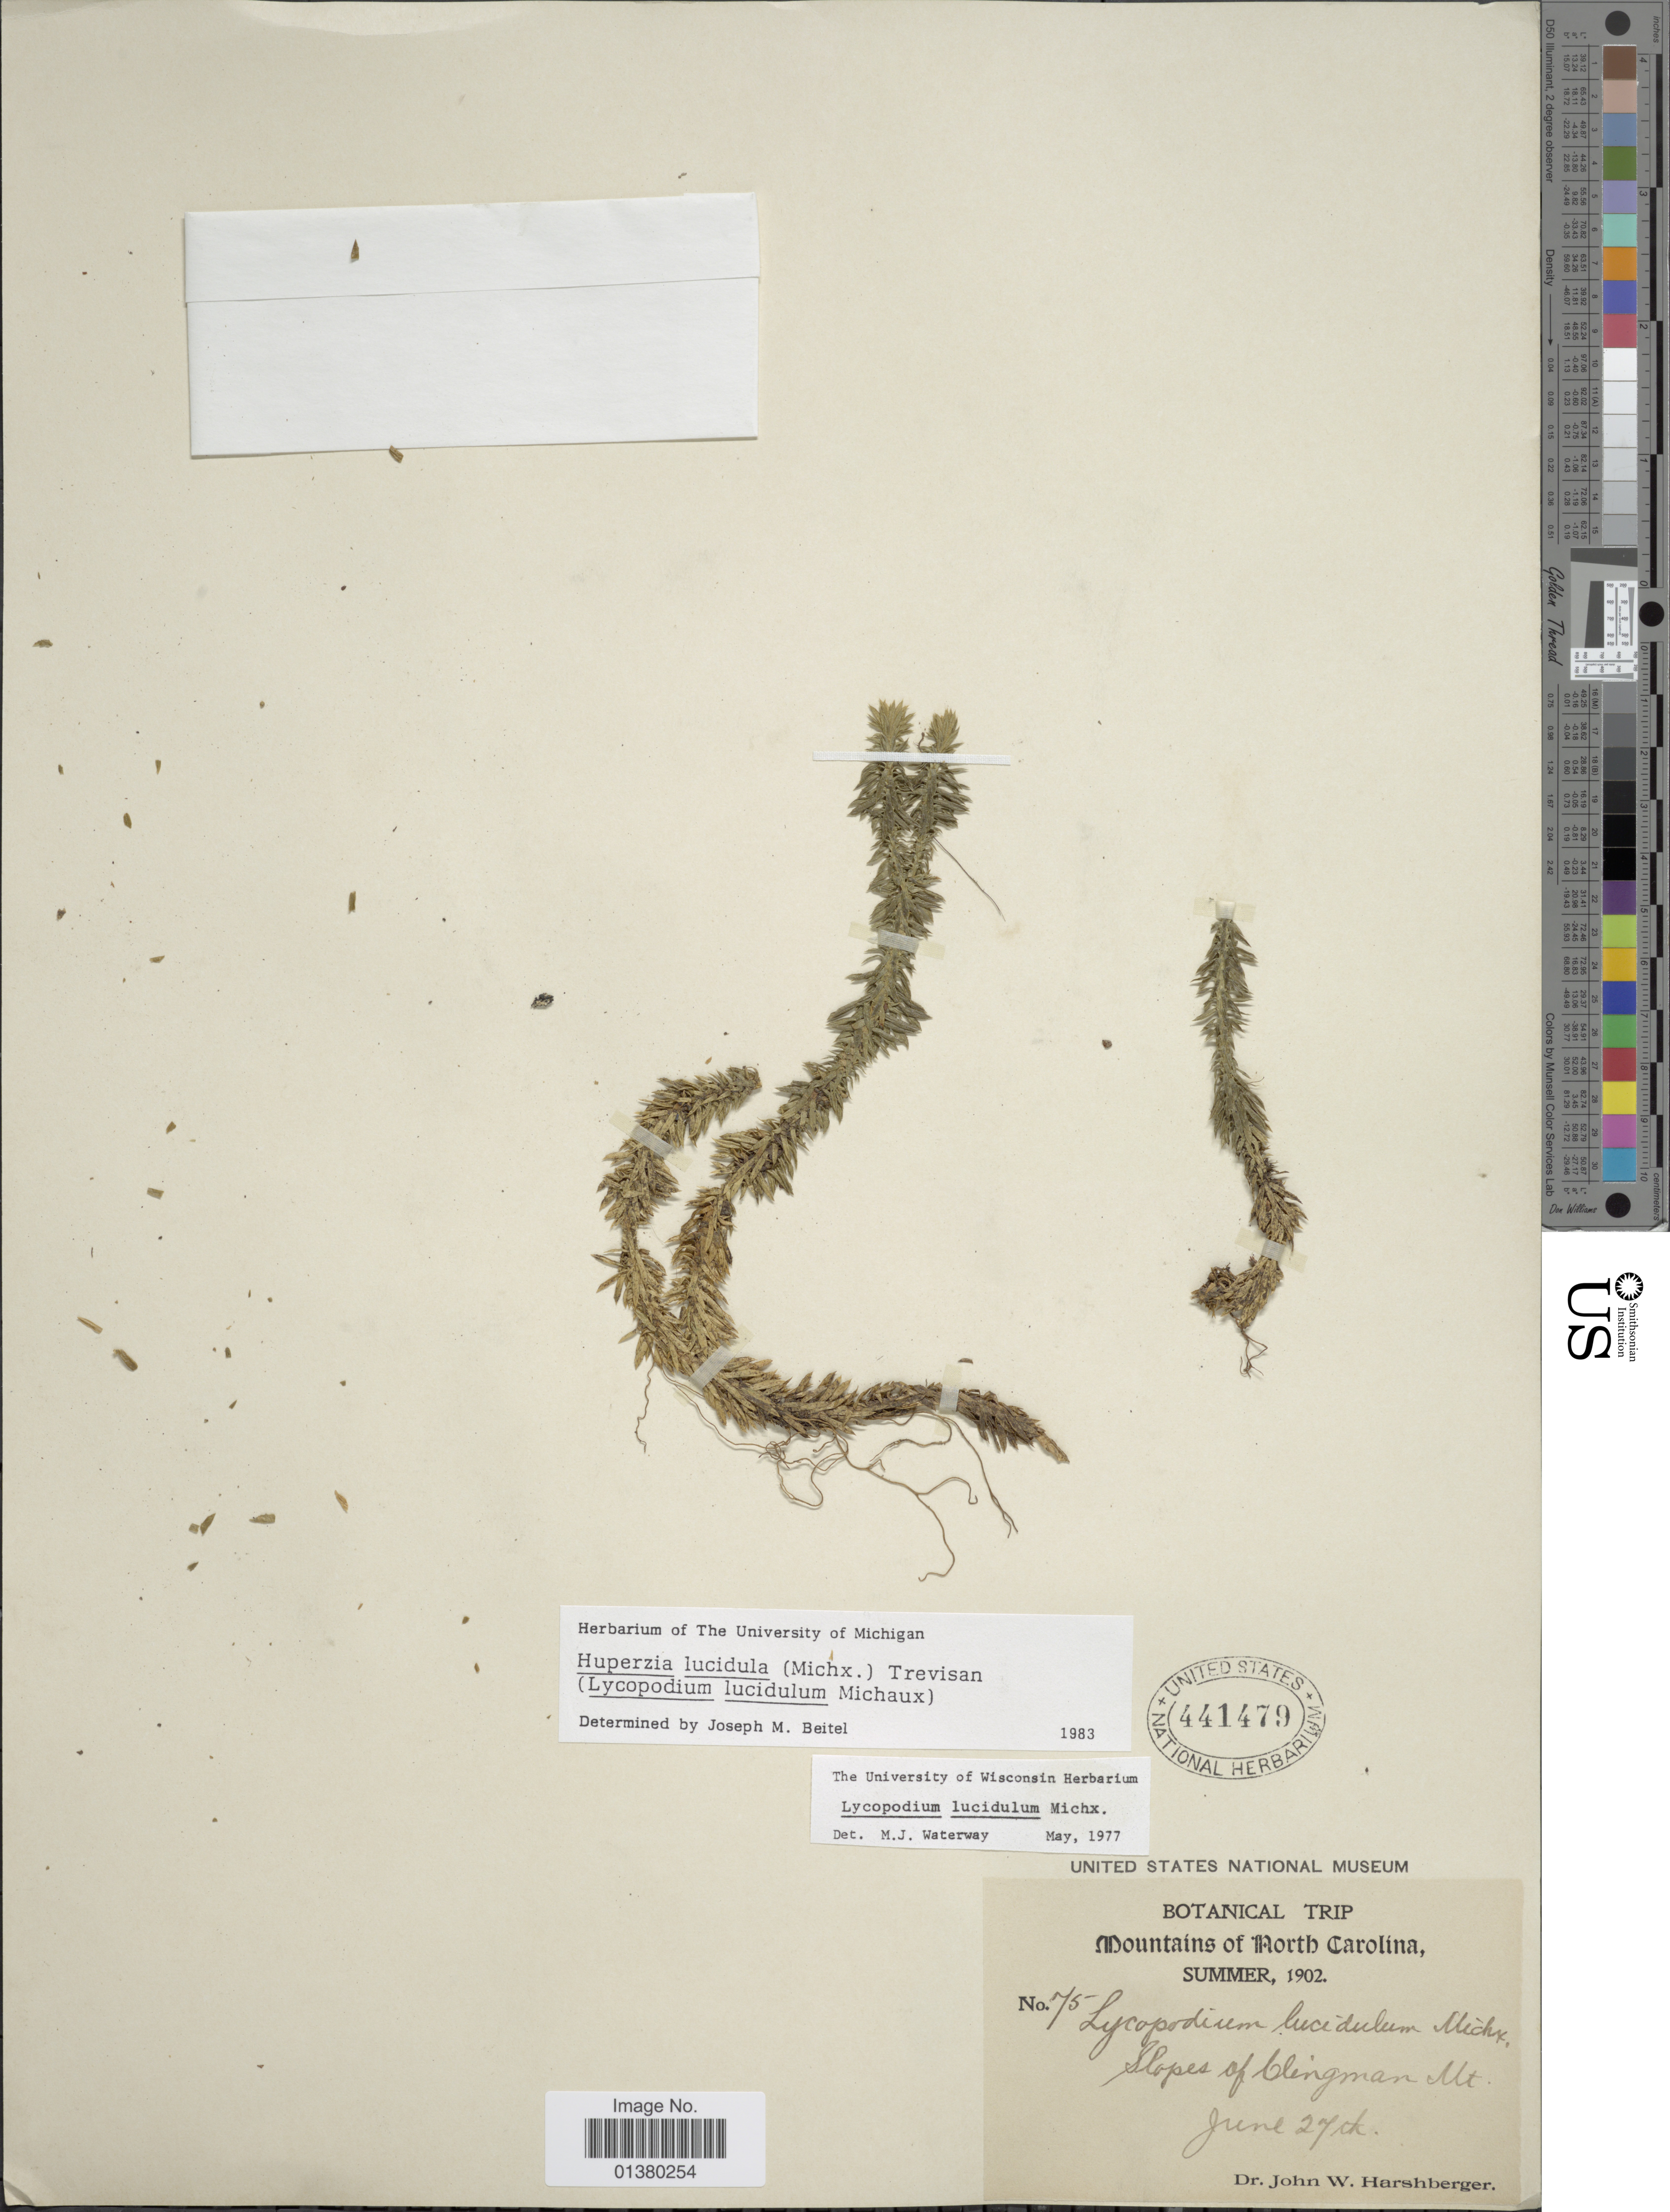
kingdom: Plantae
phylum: Tracheophyta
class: Lycopodiopsida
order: Lycopodiales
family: Lycopodiaceae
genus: Huperzia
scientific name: Huperzia lucidula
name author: (Michx.) Trevis.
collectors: J. W. Harshberger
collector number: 75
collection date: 1902-06-27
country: United States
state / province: North Carolina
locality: Mountains of North Carolina, slopes of Clingman Mt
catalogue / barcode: US 441479